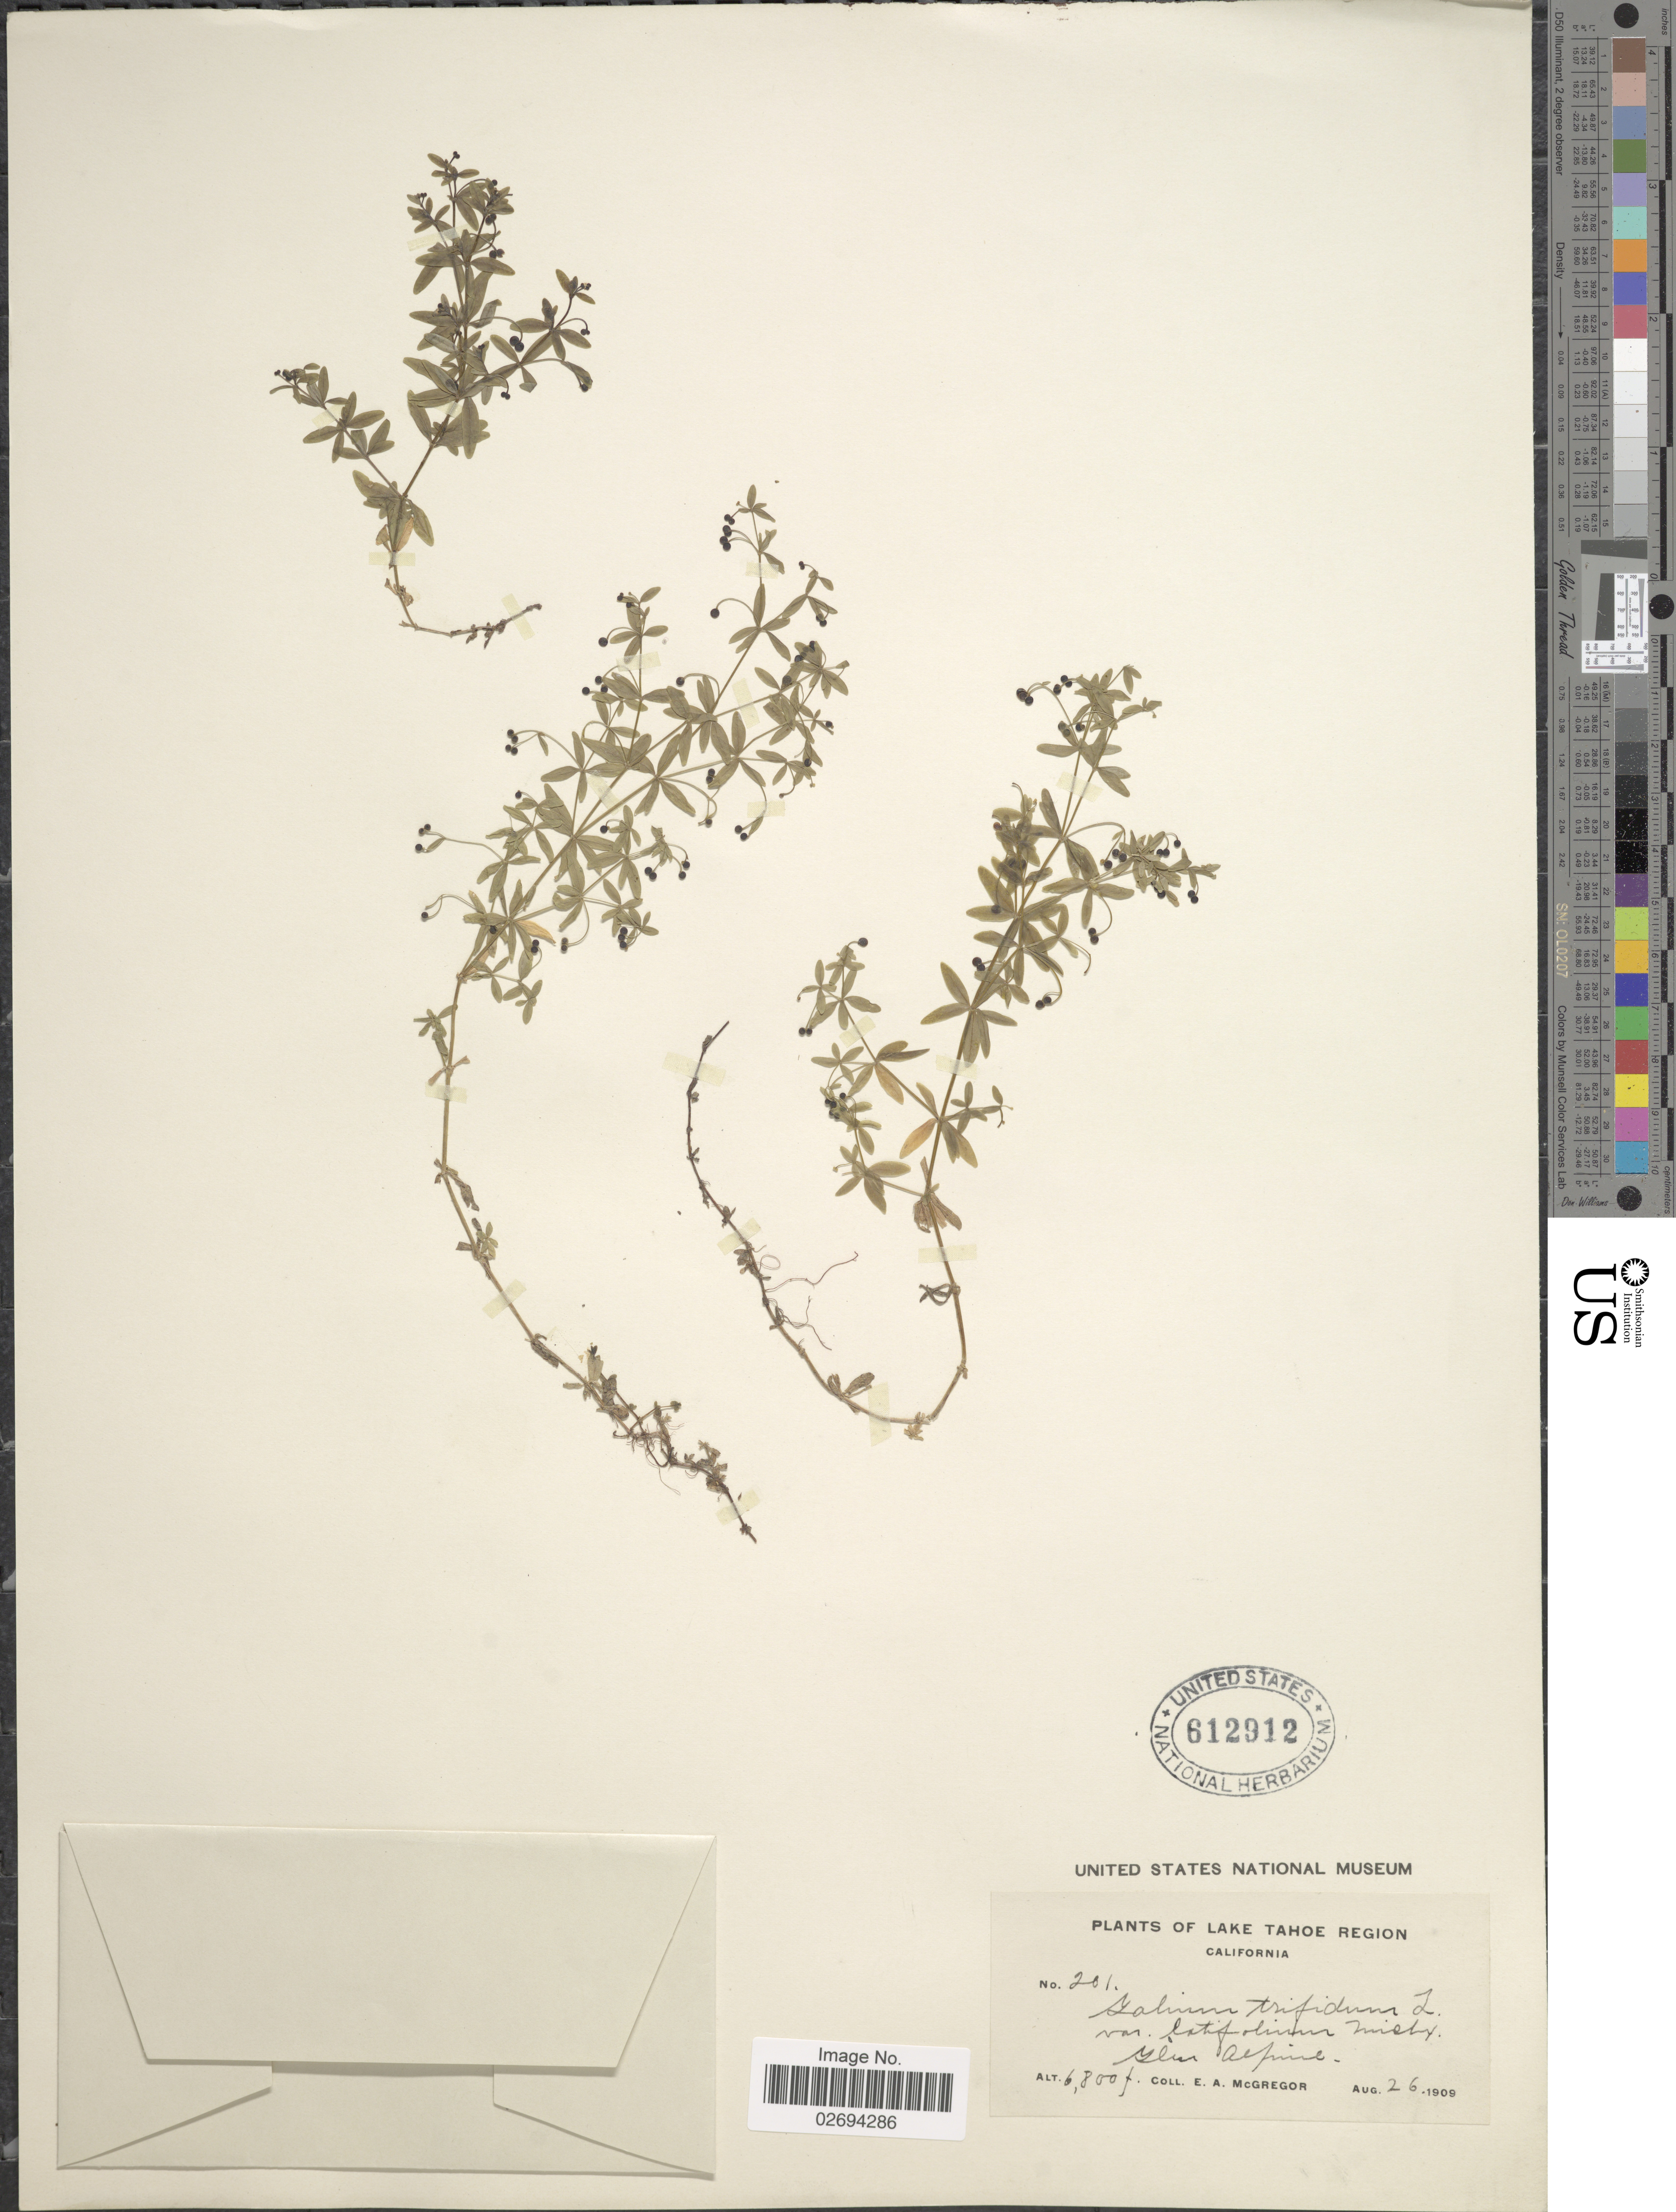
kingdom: Plantae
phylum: Tracheophyta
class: Magnoliopsida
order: Gentianales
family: Rubiaceae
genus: Galium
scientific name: Galium trifidum var. latifolium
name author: Torr.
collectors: E. A. McGregor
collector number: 201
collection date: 1909-08-26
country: United States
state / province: California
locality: Lake Tahoe Region. Glen Alpine.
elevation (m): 2073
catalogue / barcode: US 612912